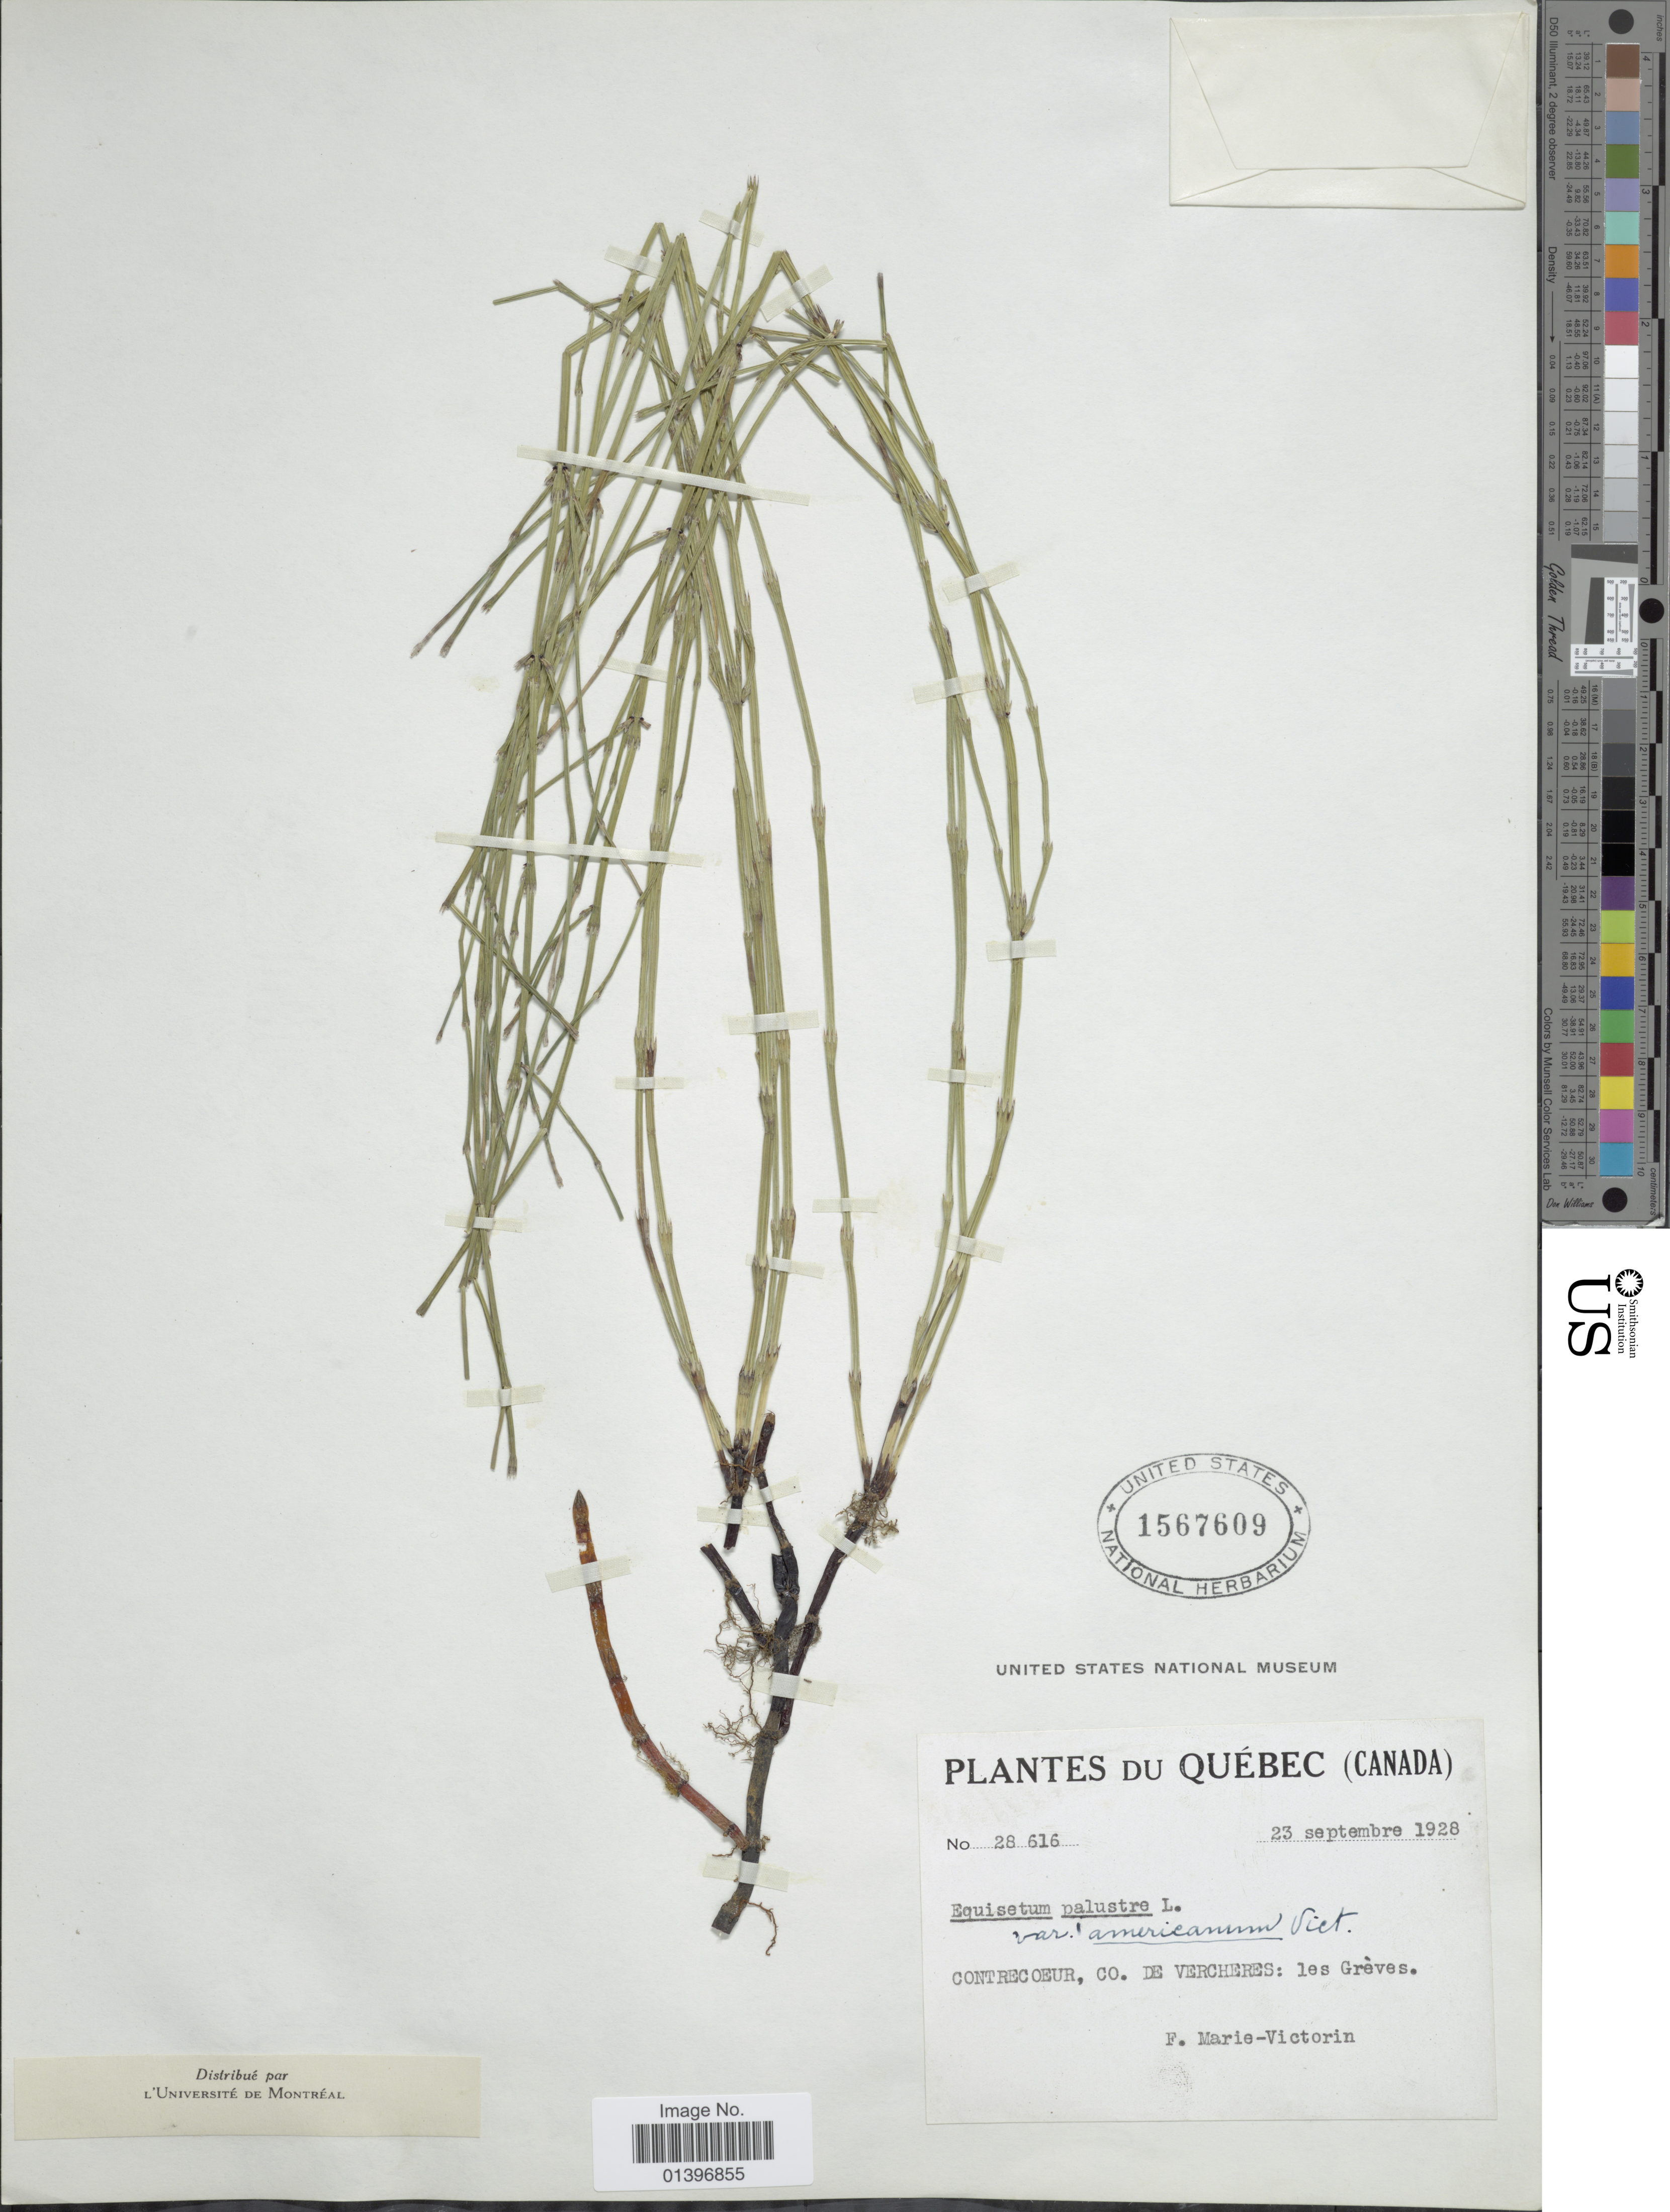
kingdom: Plantae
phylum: Tracheophyta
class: Polypodiopsida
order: Equisetales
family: Equisetaceae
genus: Equisetum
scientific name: Equisetum palustre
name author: L.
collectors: Fr. Marie-Victorin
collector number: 28616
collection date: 1928-09-23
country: Canada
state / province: Quebec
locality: Contreroeur, Co. de Vercheres: les Grèves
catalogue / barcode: US 1567609